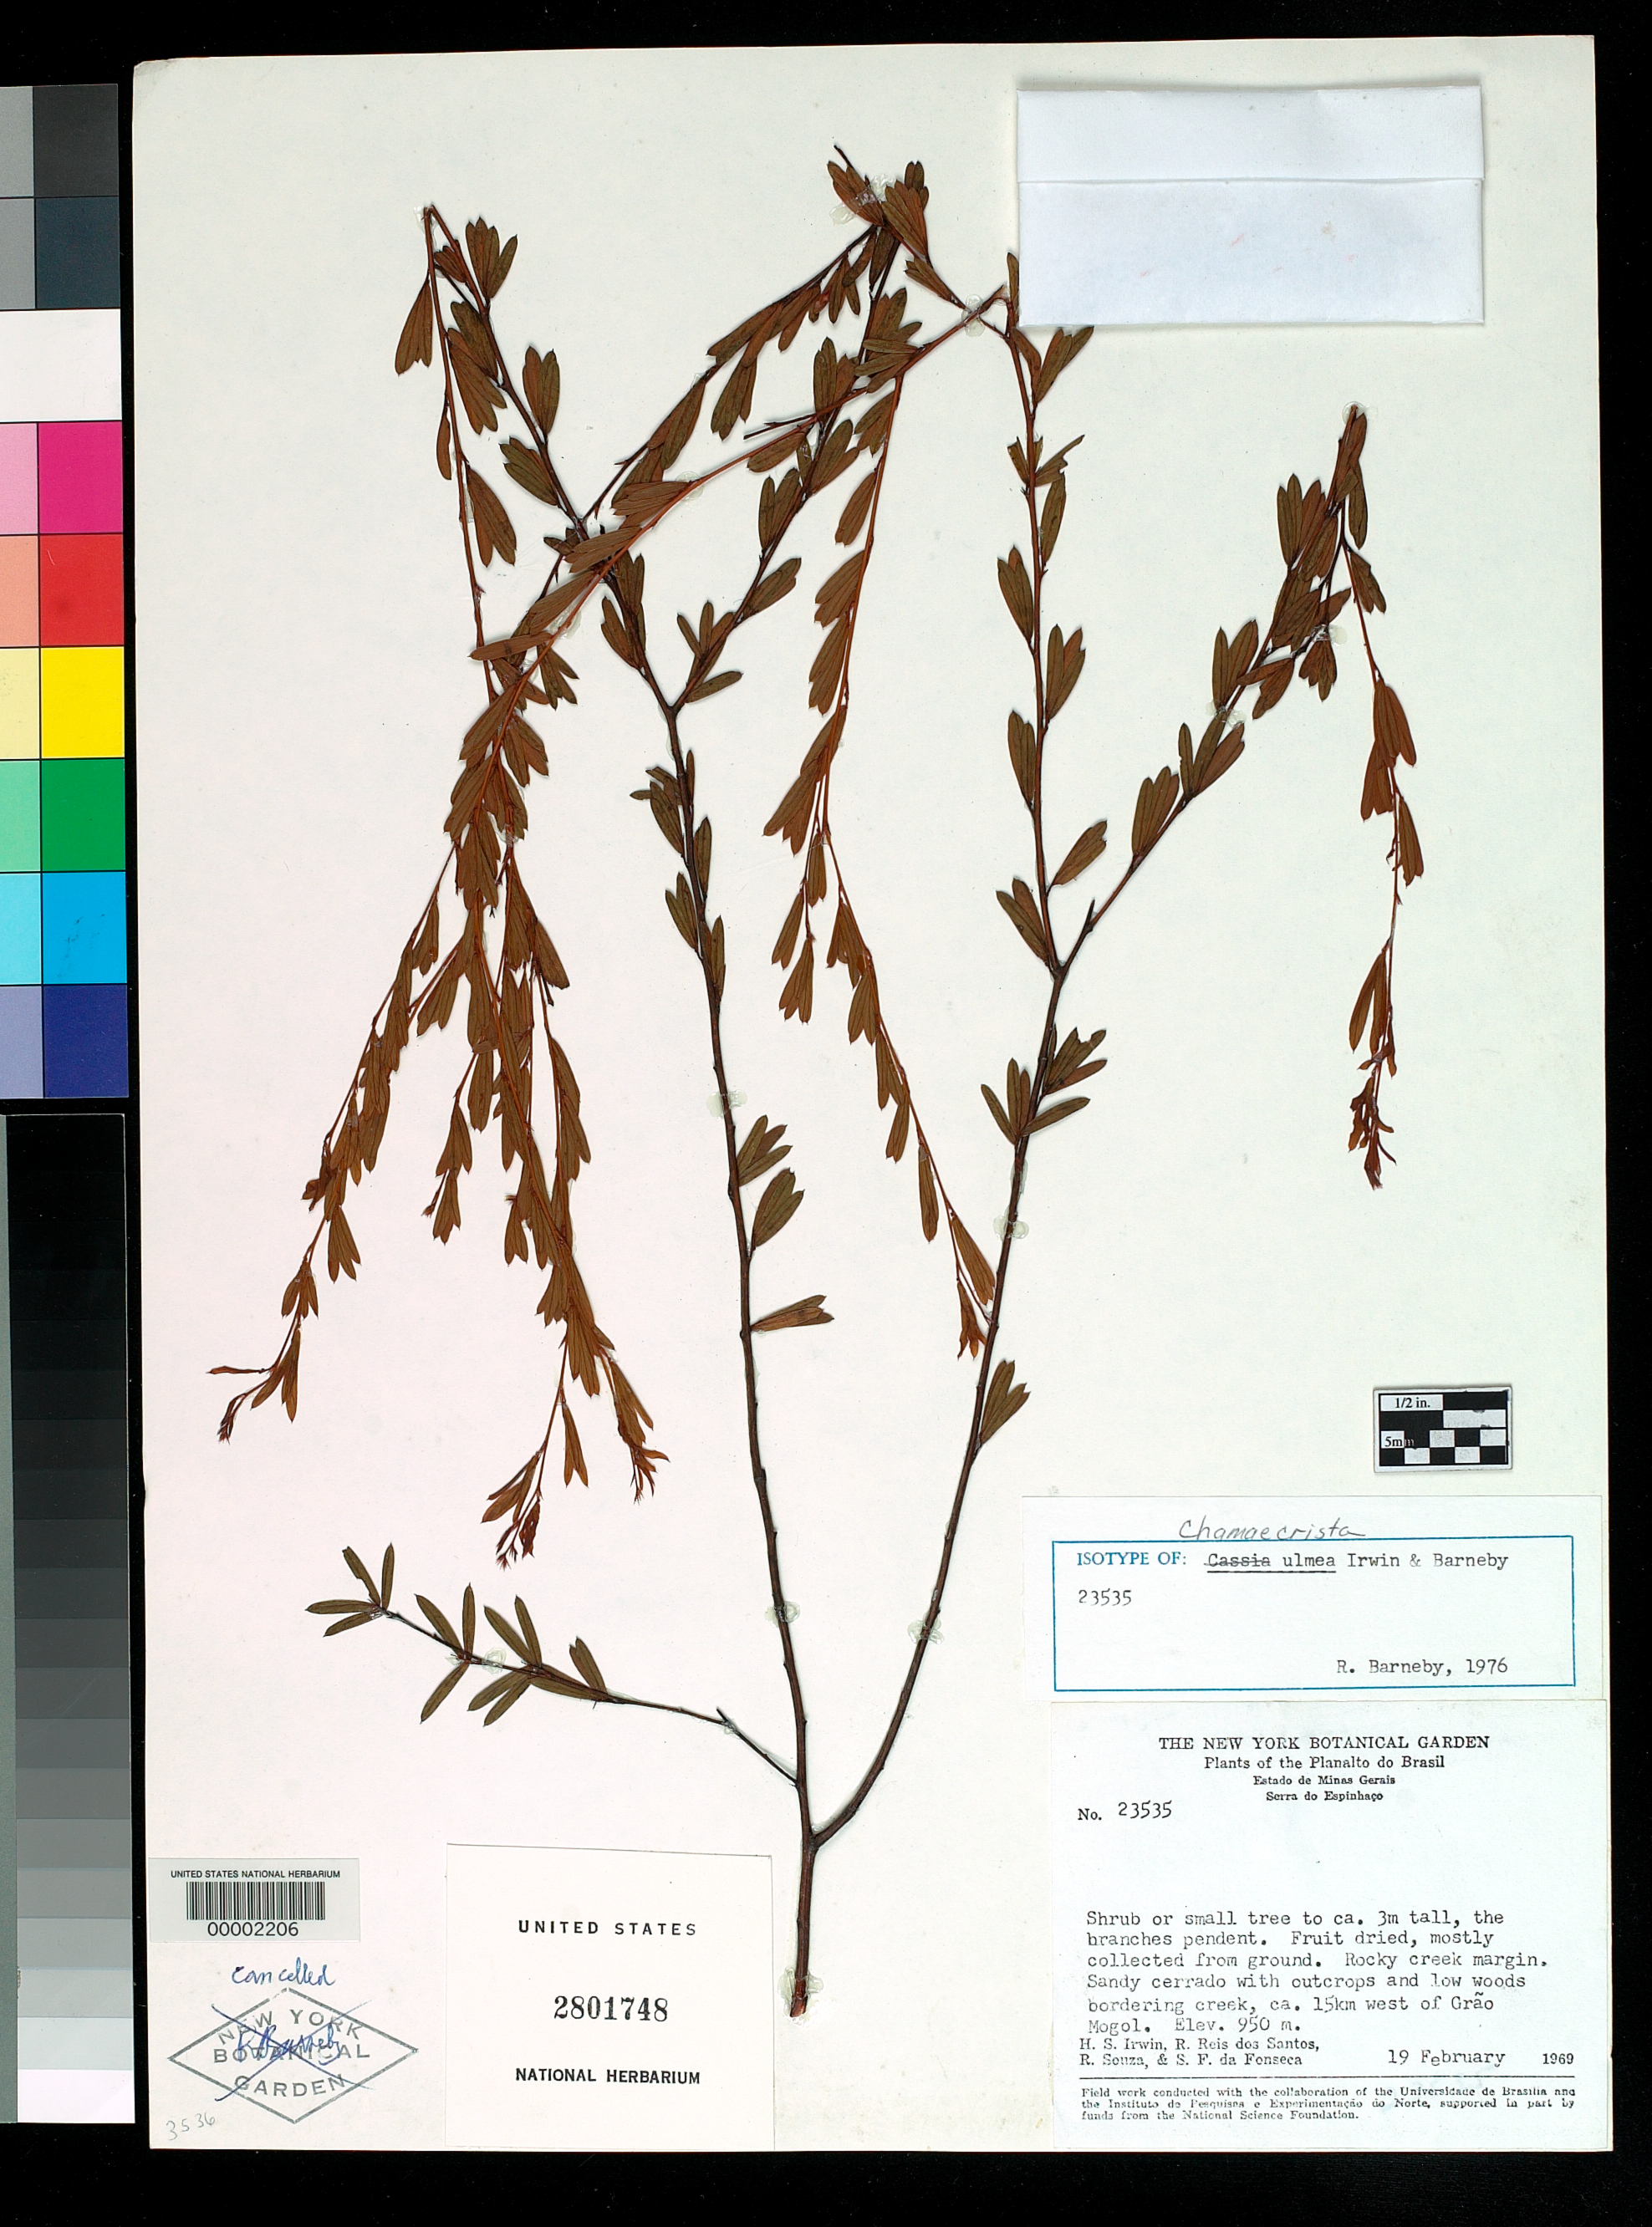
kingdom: Plantae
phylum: Tracheophyta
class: Magnoliopsida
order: Fabales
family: Fabaceae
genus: Chamaecrista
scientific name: Chamaecrista ulmea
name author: H.S. Irwin & Barneby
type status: Isotype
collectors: H. Irwin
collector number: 23535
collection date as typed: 19 Feb 1969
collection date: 1969-02-19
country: Brazil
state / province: Minas Gerais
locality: Serra do Espinhaco, 15 km W of Grao Mogol.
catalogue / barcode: US 2801748